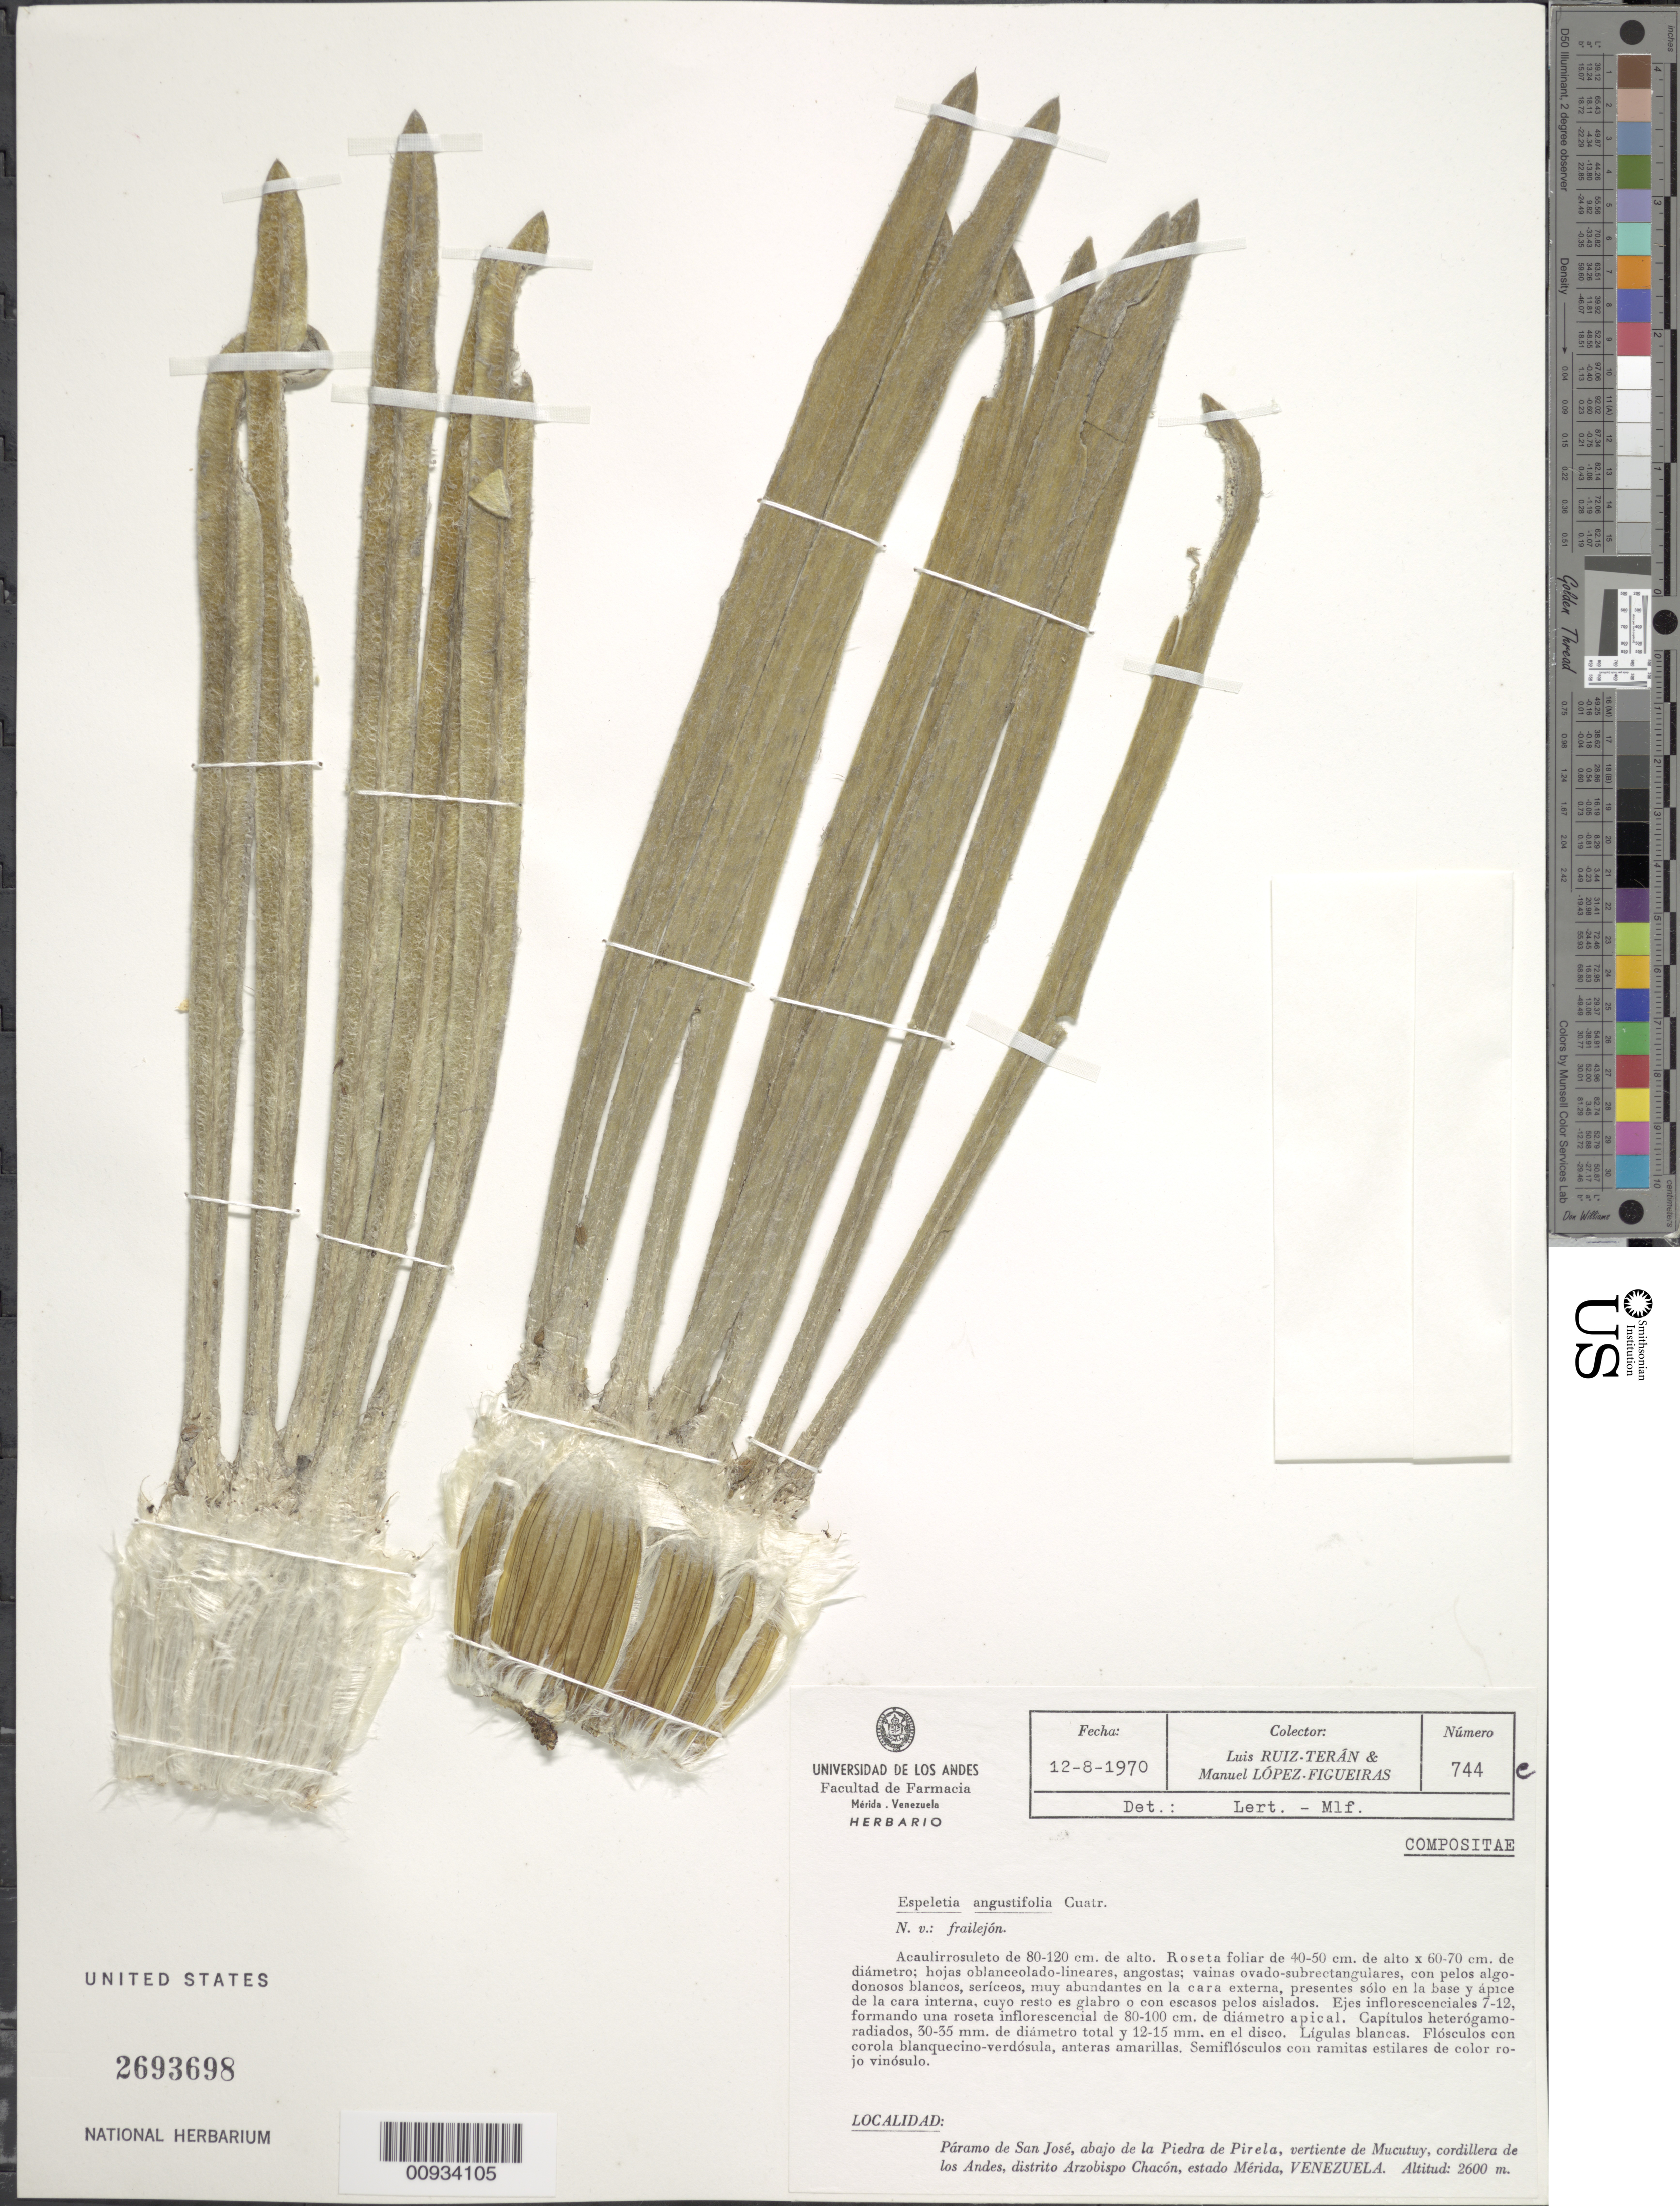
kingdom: Plantae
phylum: Tracheophyta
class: Magnoliopsida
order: Asterales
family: Asteraceae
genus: Espeletiopsis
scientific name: Espeletiopsis angustifolia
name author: (Cuatrec.) Cuatrec.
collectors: L. Teran & M. López Figueiras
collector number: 744C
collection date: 1970-08-12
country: Venezuela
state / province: Mérida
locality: Paramo de San Jose, abajo de la Piedra de Pirela, vertiente de Mucutuy, Cordillera de Los Andes, Distrito Arzobispo Chacon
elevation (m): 2600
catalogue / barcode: US 2693698